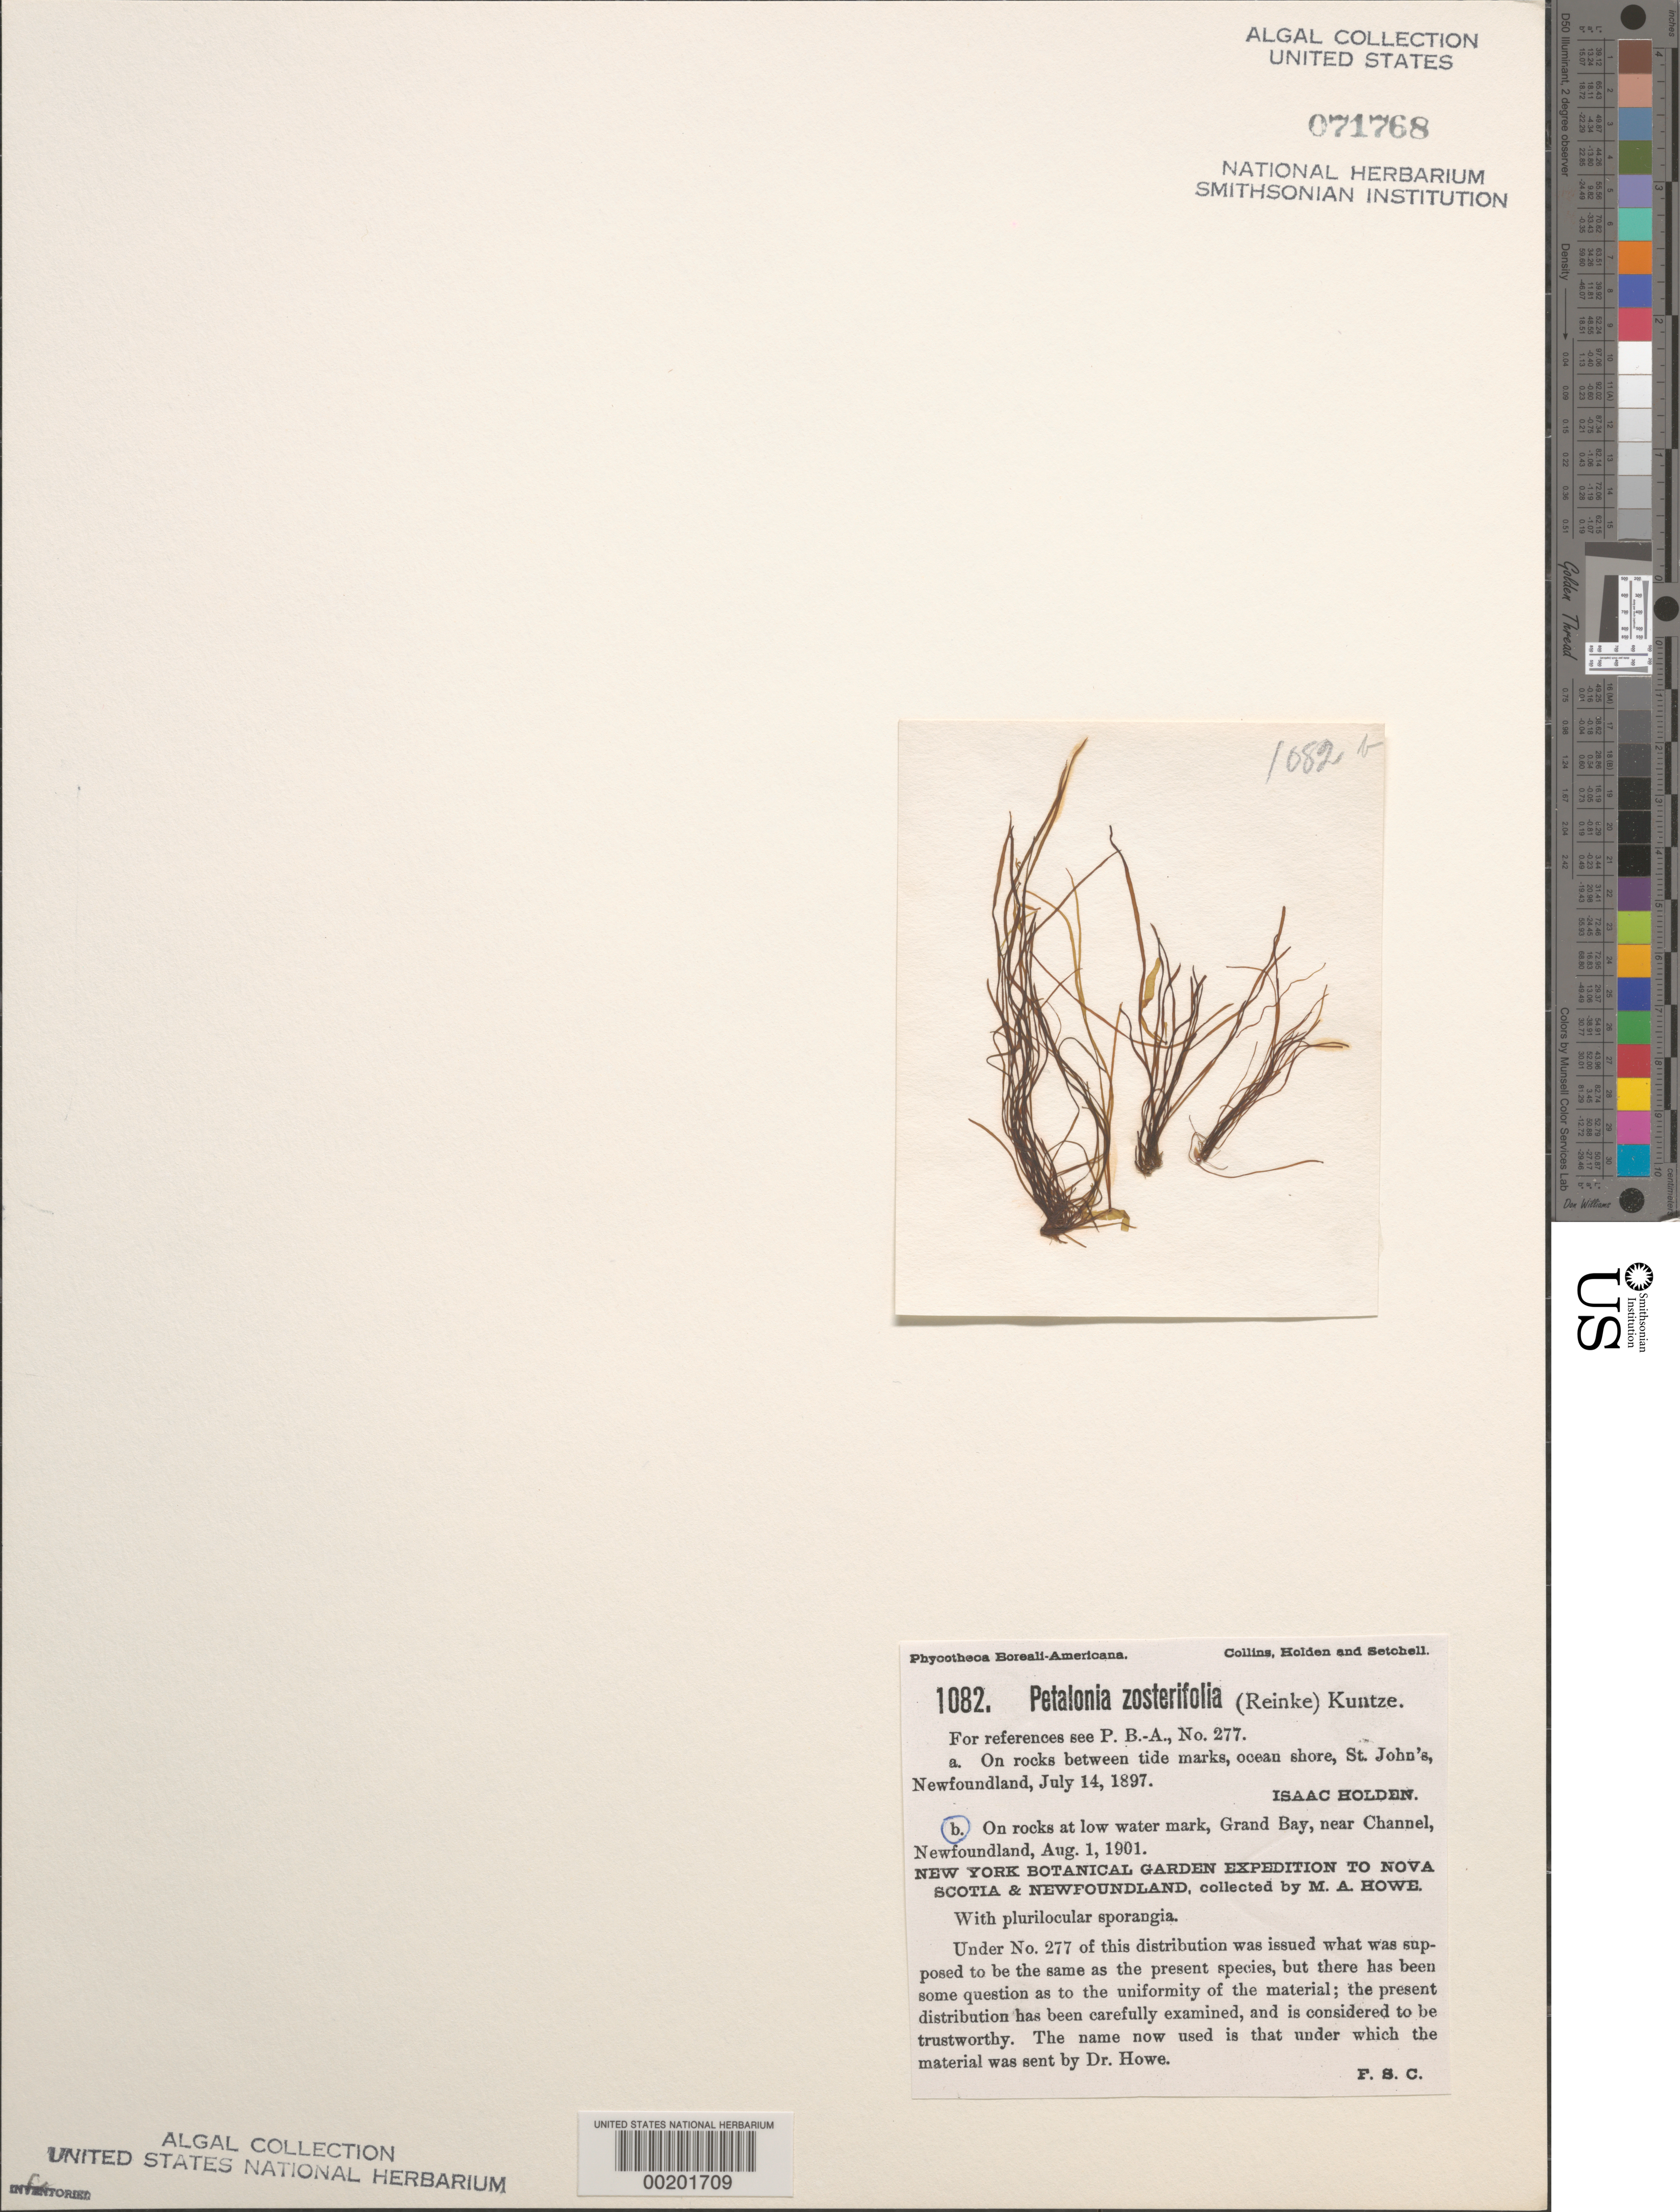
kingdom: Chromista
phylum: Ochrophyta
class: Phaeophyceae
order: Scytosiphonales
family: Scytosiphonaceae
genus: Petalonia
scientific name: Petalonia zosterifolia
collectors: M. A. Howe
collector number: PB-A 1082b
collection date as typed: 01 Aug 1901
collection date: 1901-08-01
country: Canada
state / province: Newfoundland and Labrador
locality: Grand Bay, near Channel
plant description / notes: Collins, Holden & Setchell, Phycotheca Boreali-Americana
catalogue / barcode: US 71768